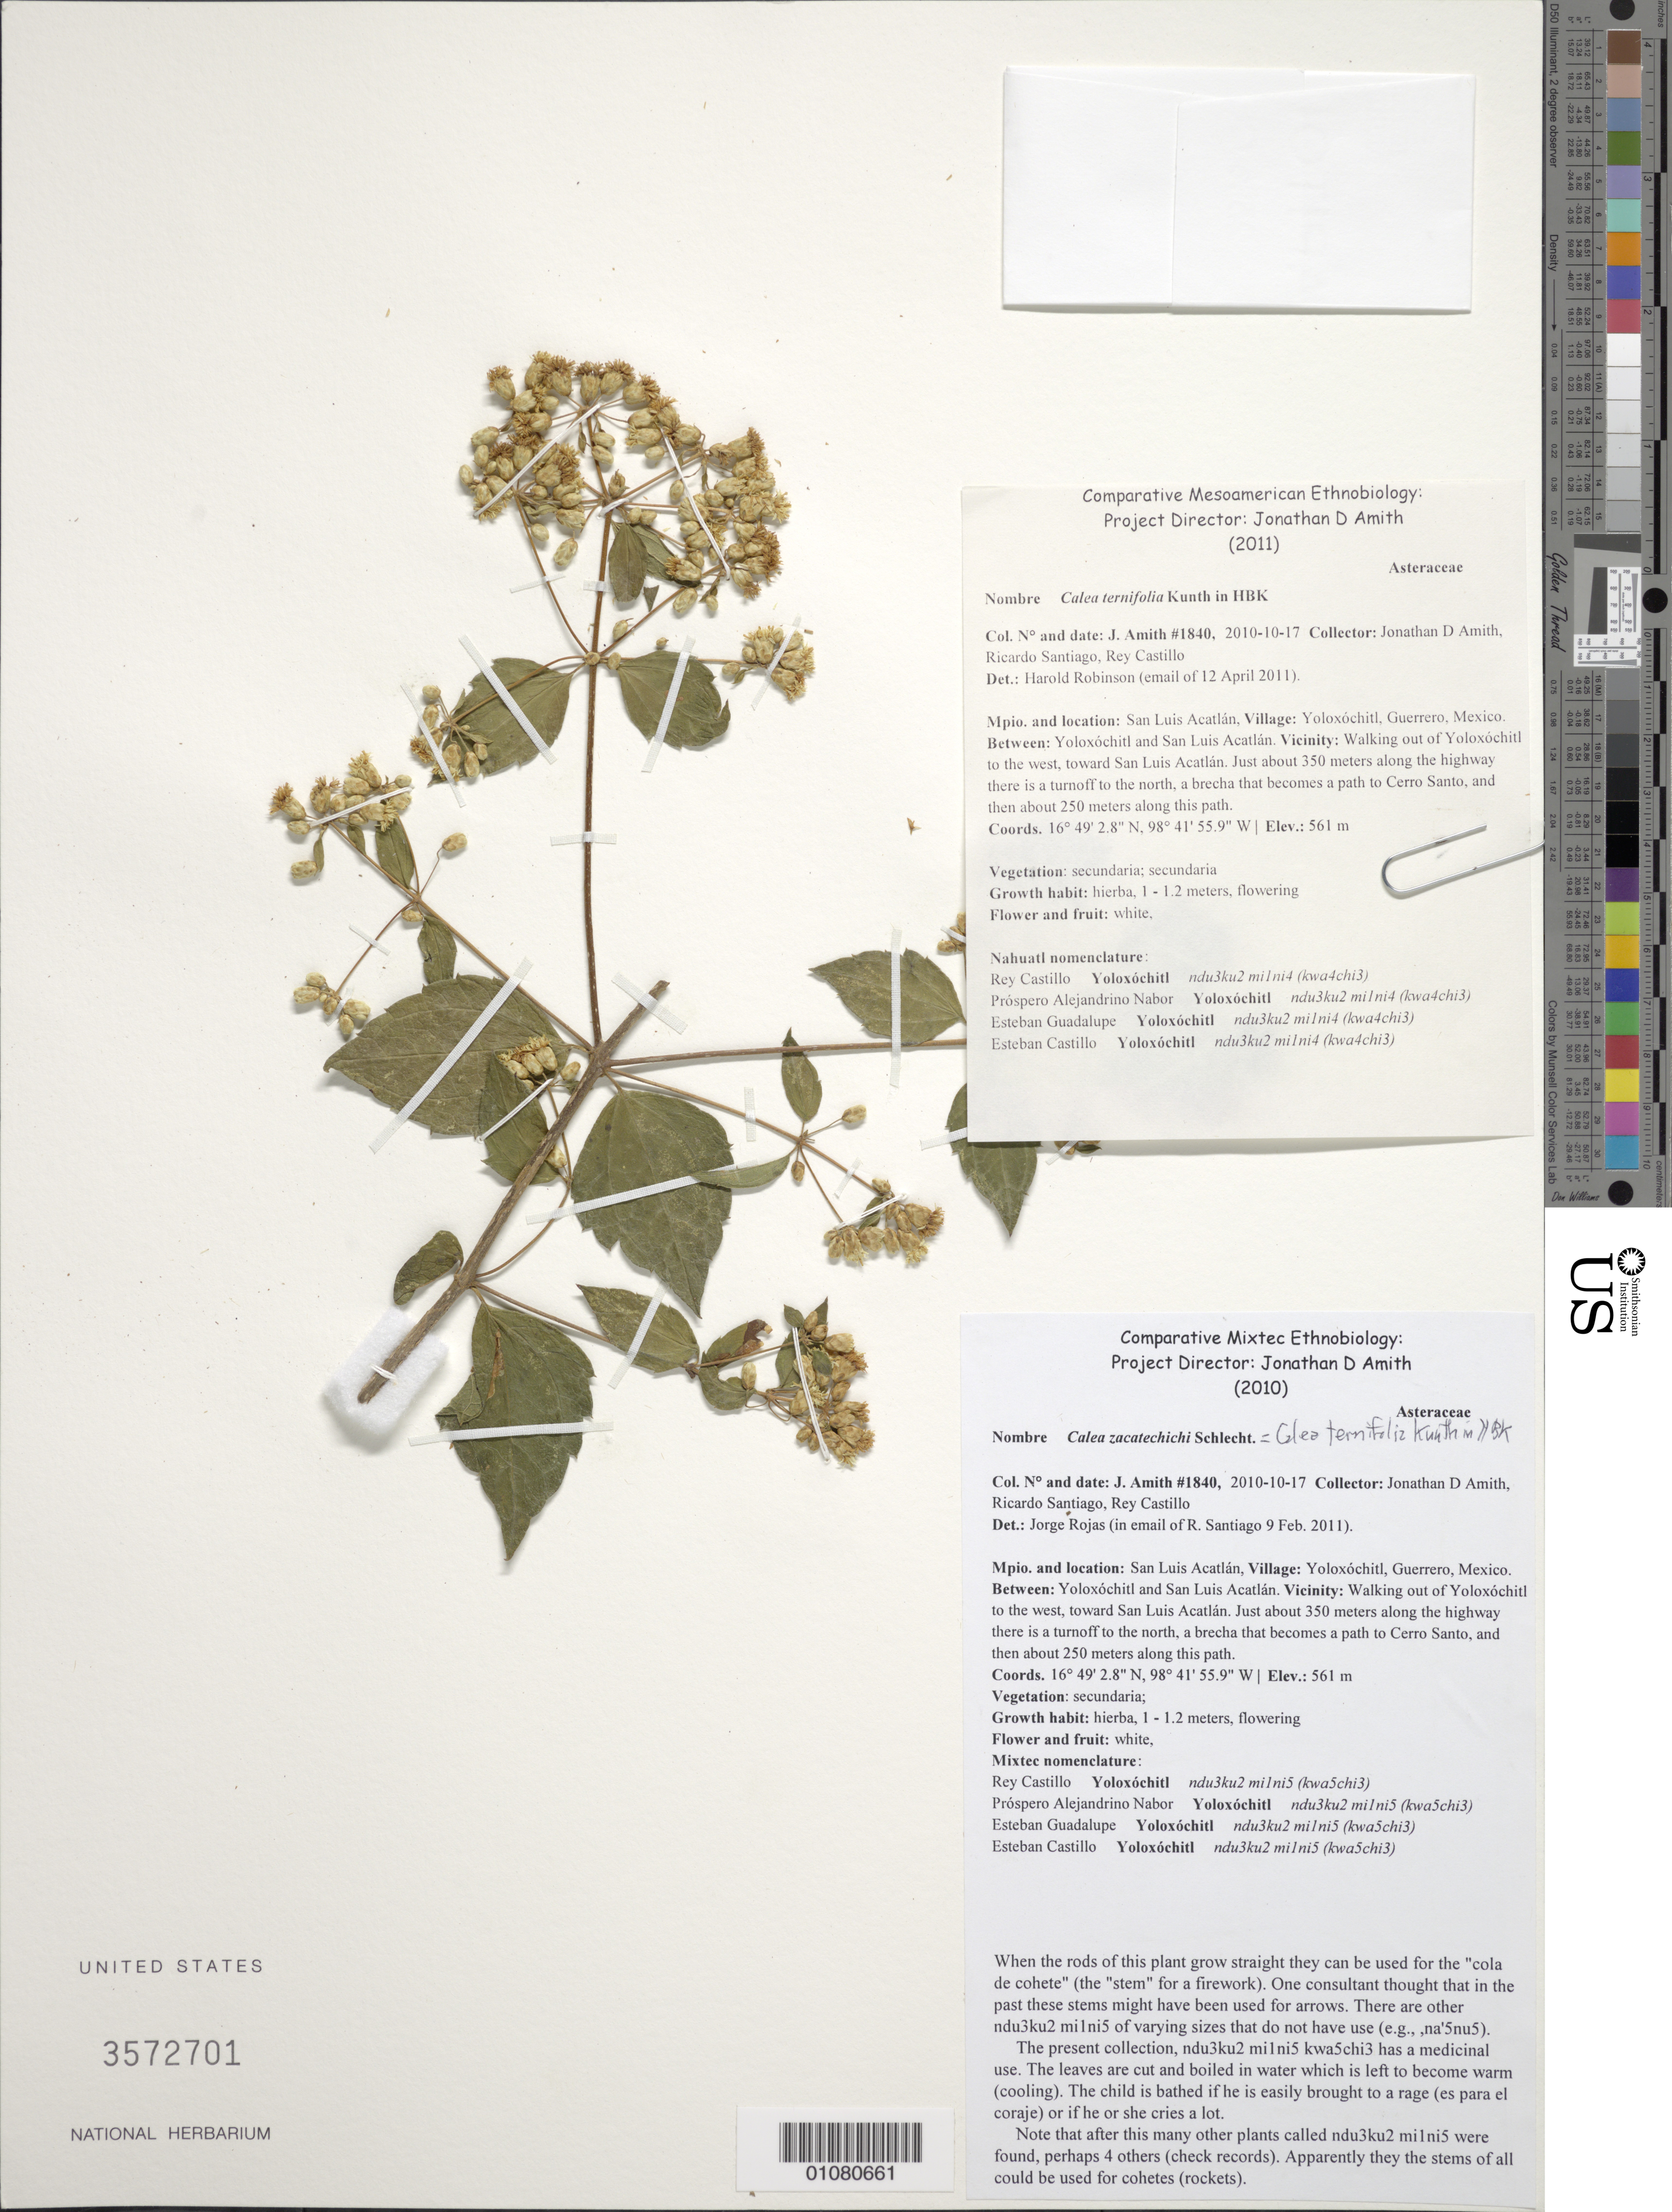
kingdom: Plantae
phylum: Tracheophyta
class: Magnoliopsida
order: Asterales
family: Asteraceae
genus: Calea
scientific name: Calea ternifolia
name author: Kunth in Humb. et al.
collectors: J. D. Amith, R. Santiago & R. Castillo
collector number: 1840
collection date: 2010-10-17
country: Mexico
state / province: Guerrero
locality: Yoloxóchitl, San Luis Acatlán. Walking out of Yoloxóchitl to the west, toward San Luis Acatlán. Just about 350m along the highway there is a turnoff to the north, a brecha that becomes a path to Cerro Santo, and then..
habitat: Vegetation secundaria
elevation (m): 561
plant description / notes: Determination of J. Rojas in email of R. Santiago 9 Feb 2011.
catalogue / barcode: US 3572701